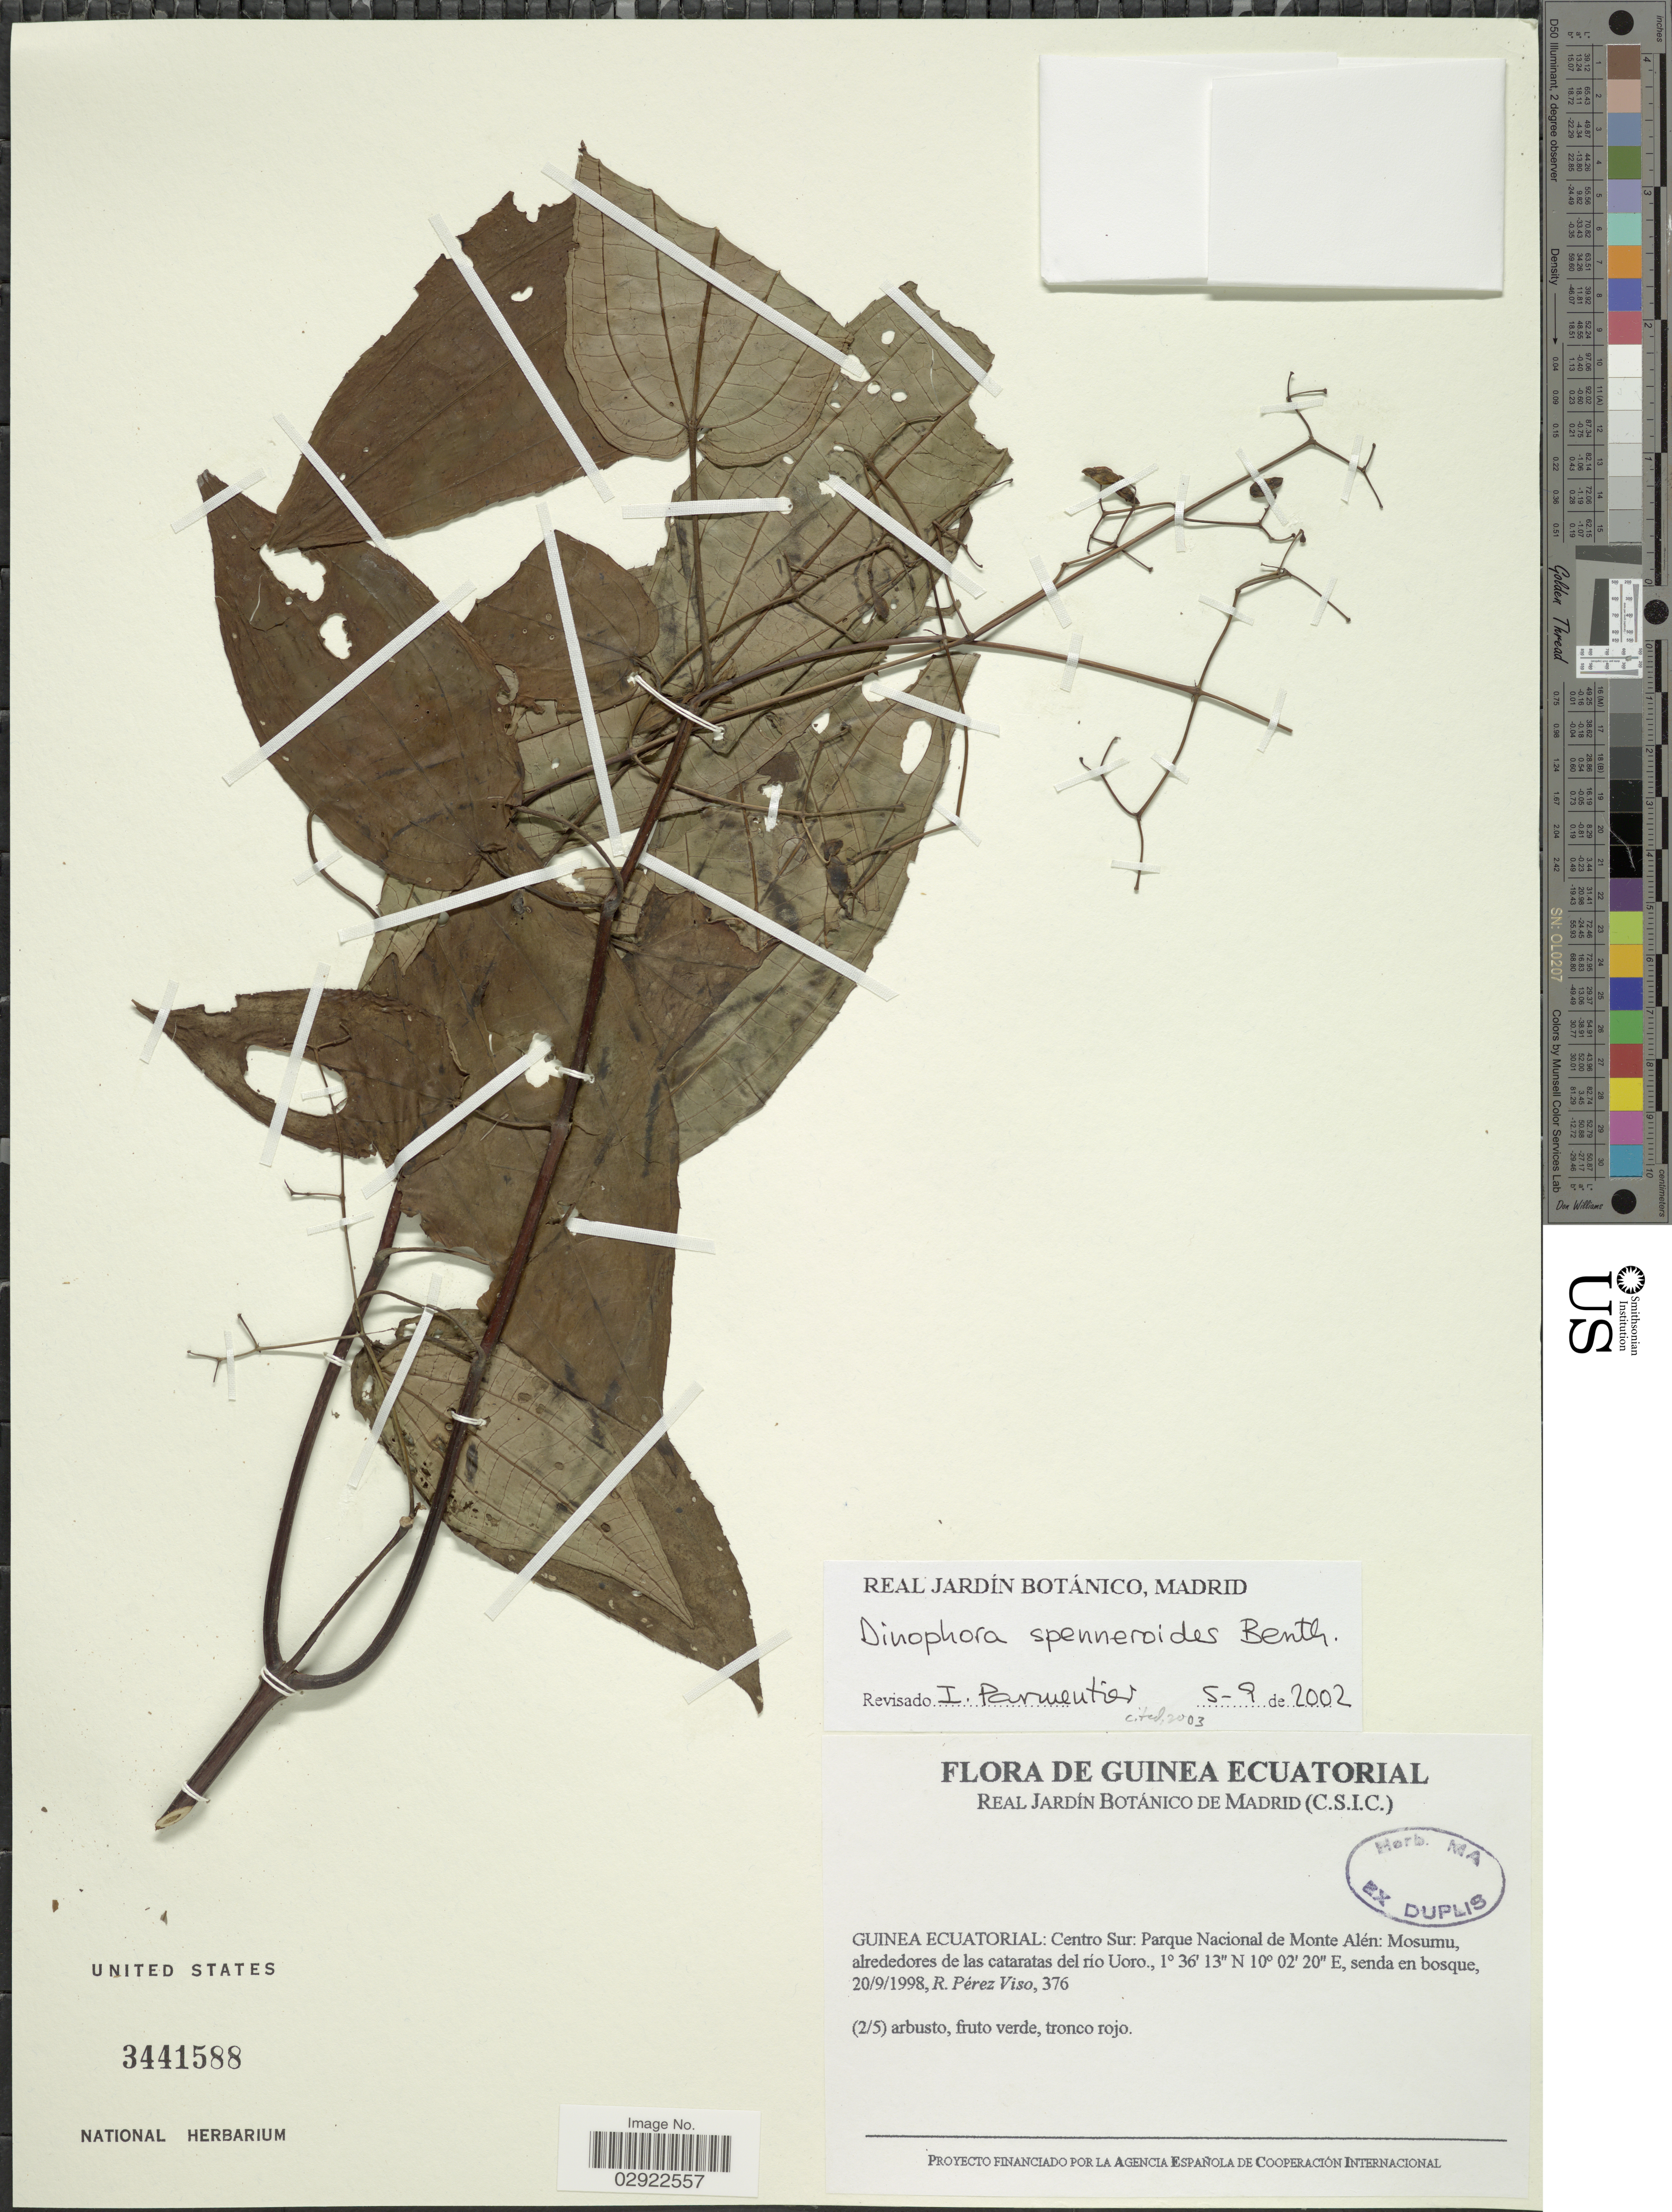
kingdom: Plantae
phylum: Tracheophyta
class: Magnoliopsida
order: Myrtales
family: Melastomataceae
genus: Dinophora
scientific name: Dinophora spenneroides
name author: Benth.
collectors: R. Perez Viso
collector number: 376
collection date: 1988-09-20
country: Equatorial Guinea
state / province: Centro Sur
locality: Parque Nacional de Monte Alén: Mosumu, alrededores de las cataratas del río Uoro.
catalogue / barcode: US 3441588